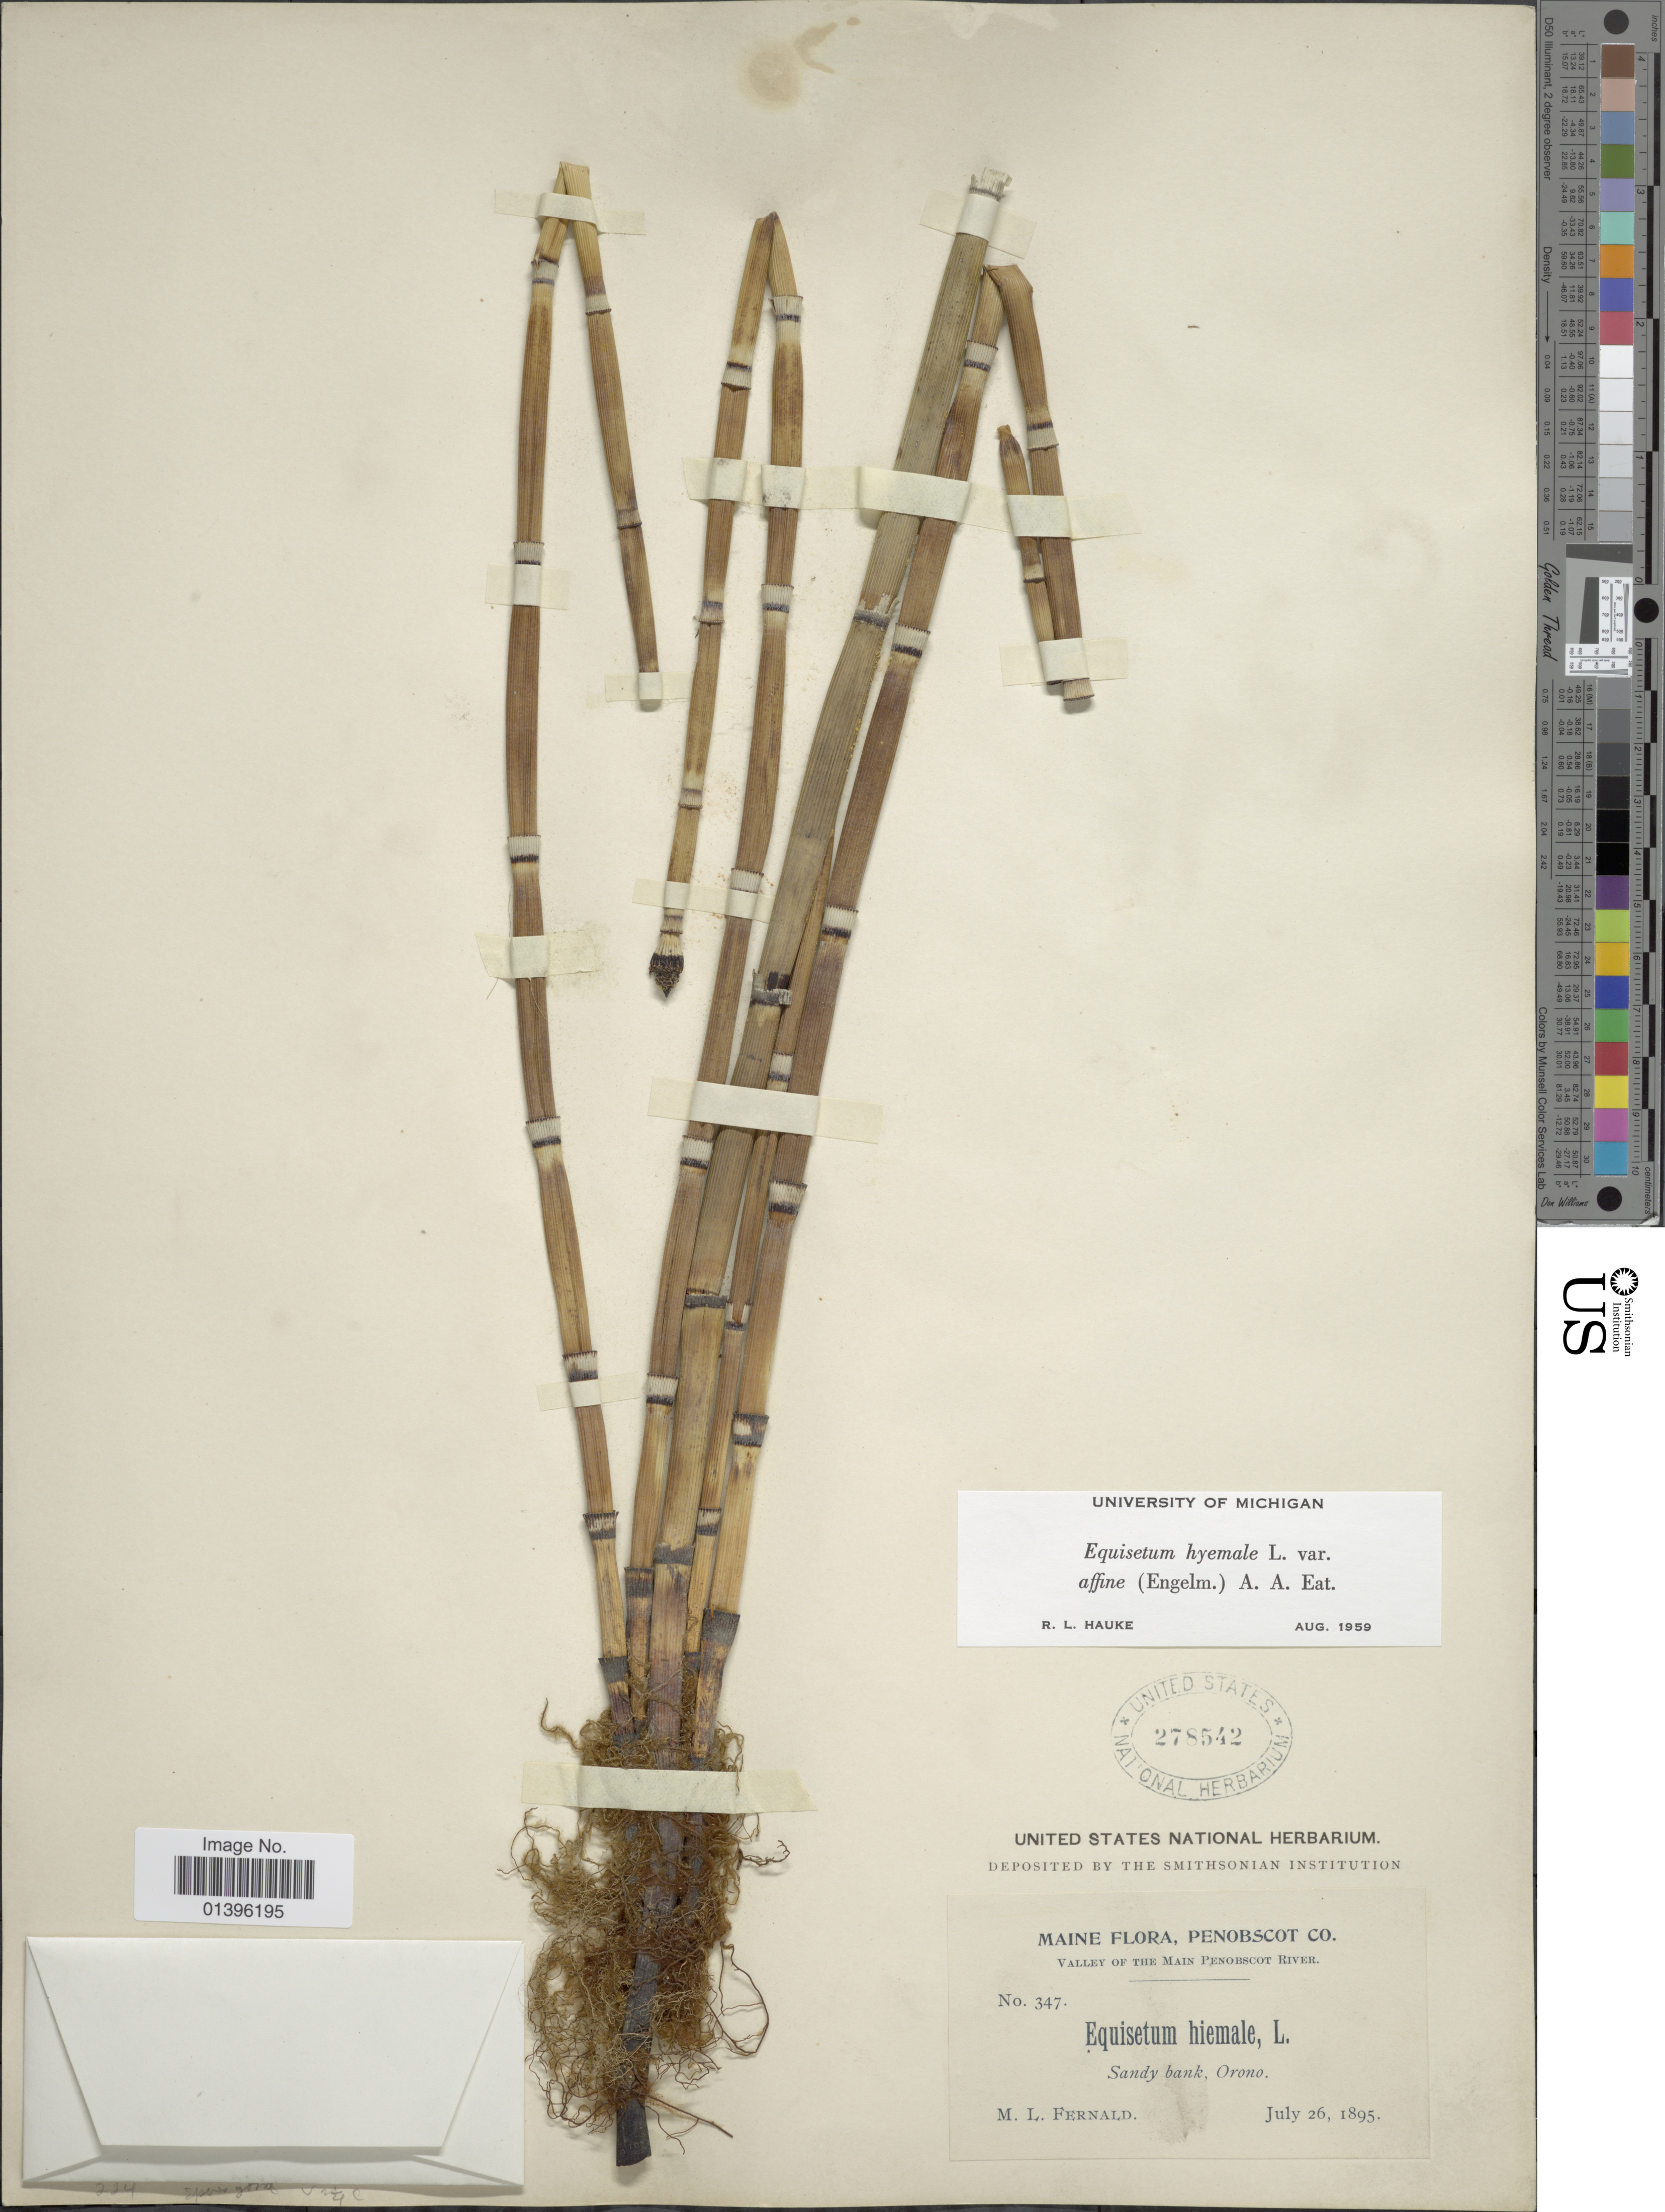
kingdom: Plantae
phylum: Tracheophyta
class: Polypodiopsida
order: Equisetales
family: Equisetaceae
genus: Equisetum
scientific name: Equisetum hyemale var. affine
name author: (Engelm.) A.A. Eaton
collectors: M. L. Fernald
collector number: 347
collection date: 1895-07-26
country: United States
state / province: Maine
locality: Penobscot Co. Sandy bank, Orono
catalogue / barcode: US 278542